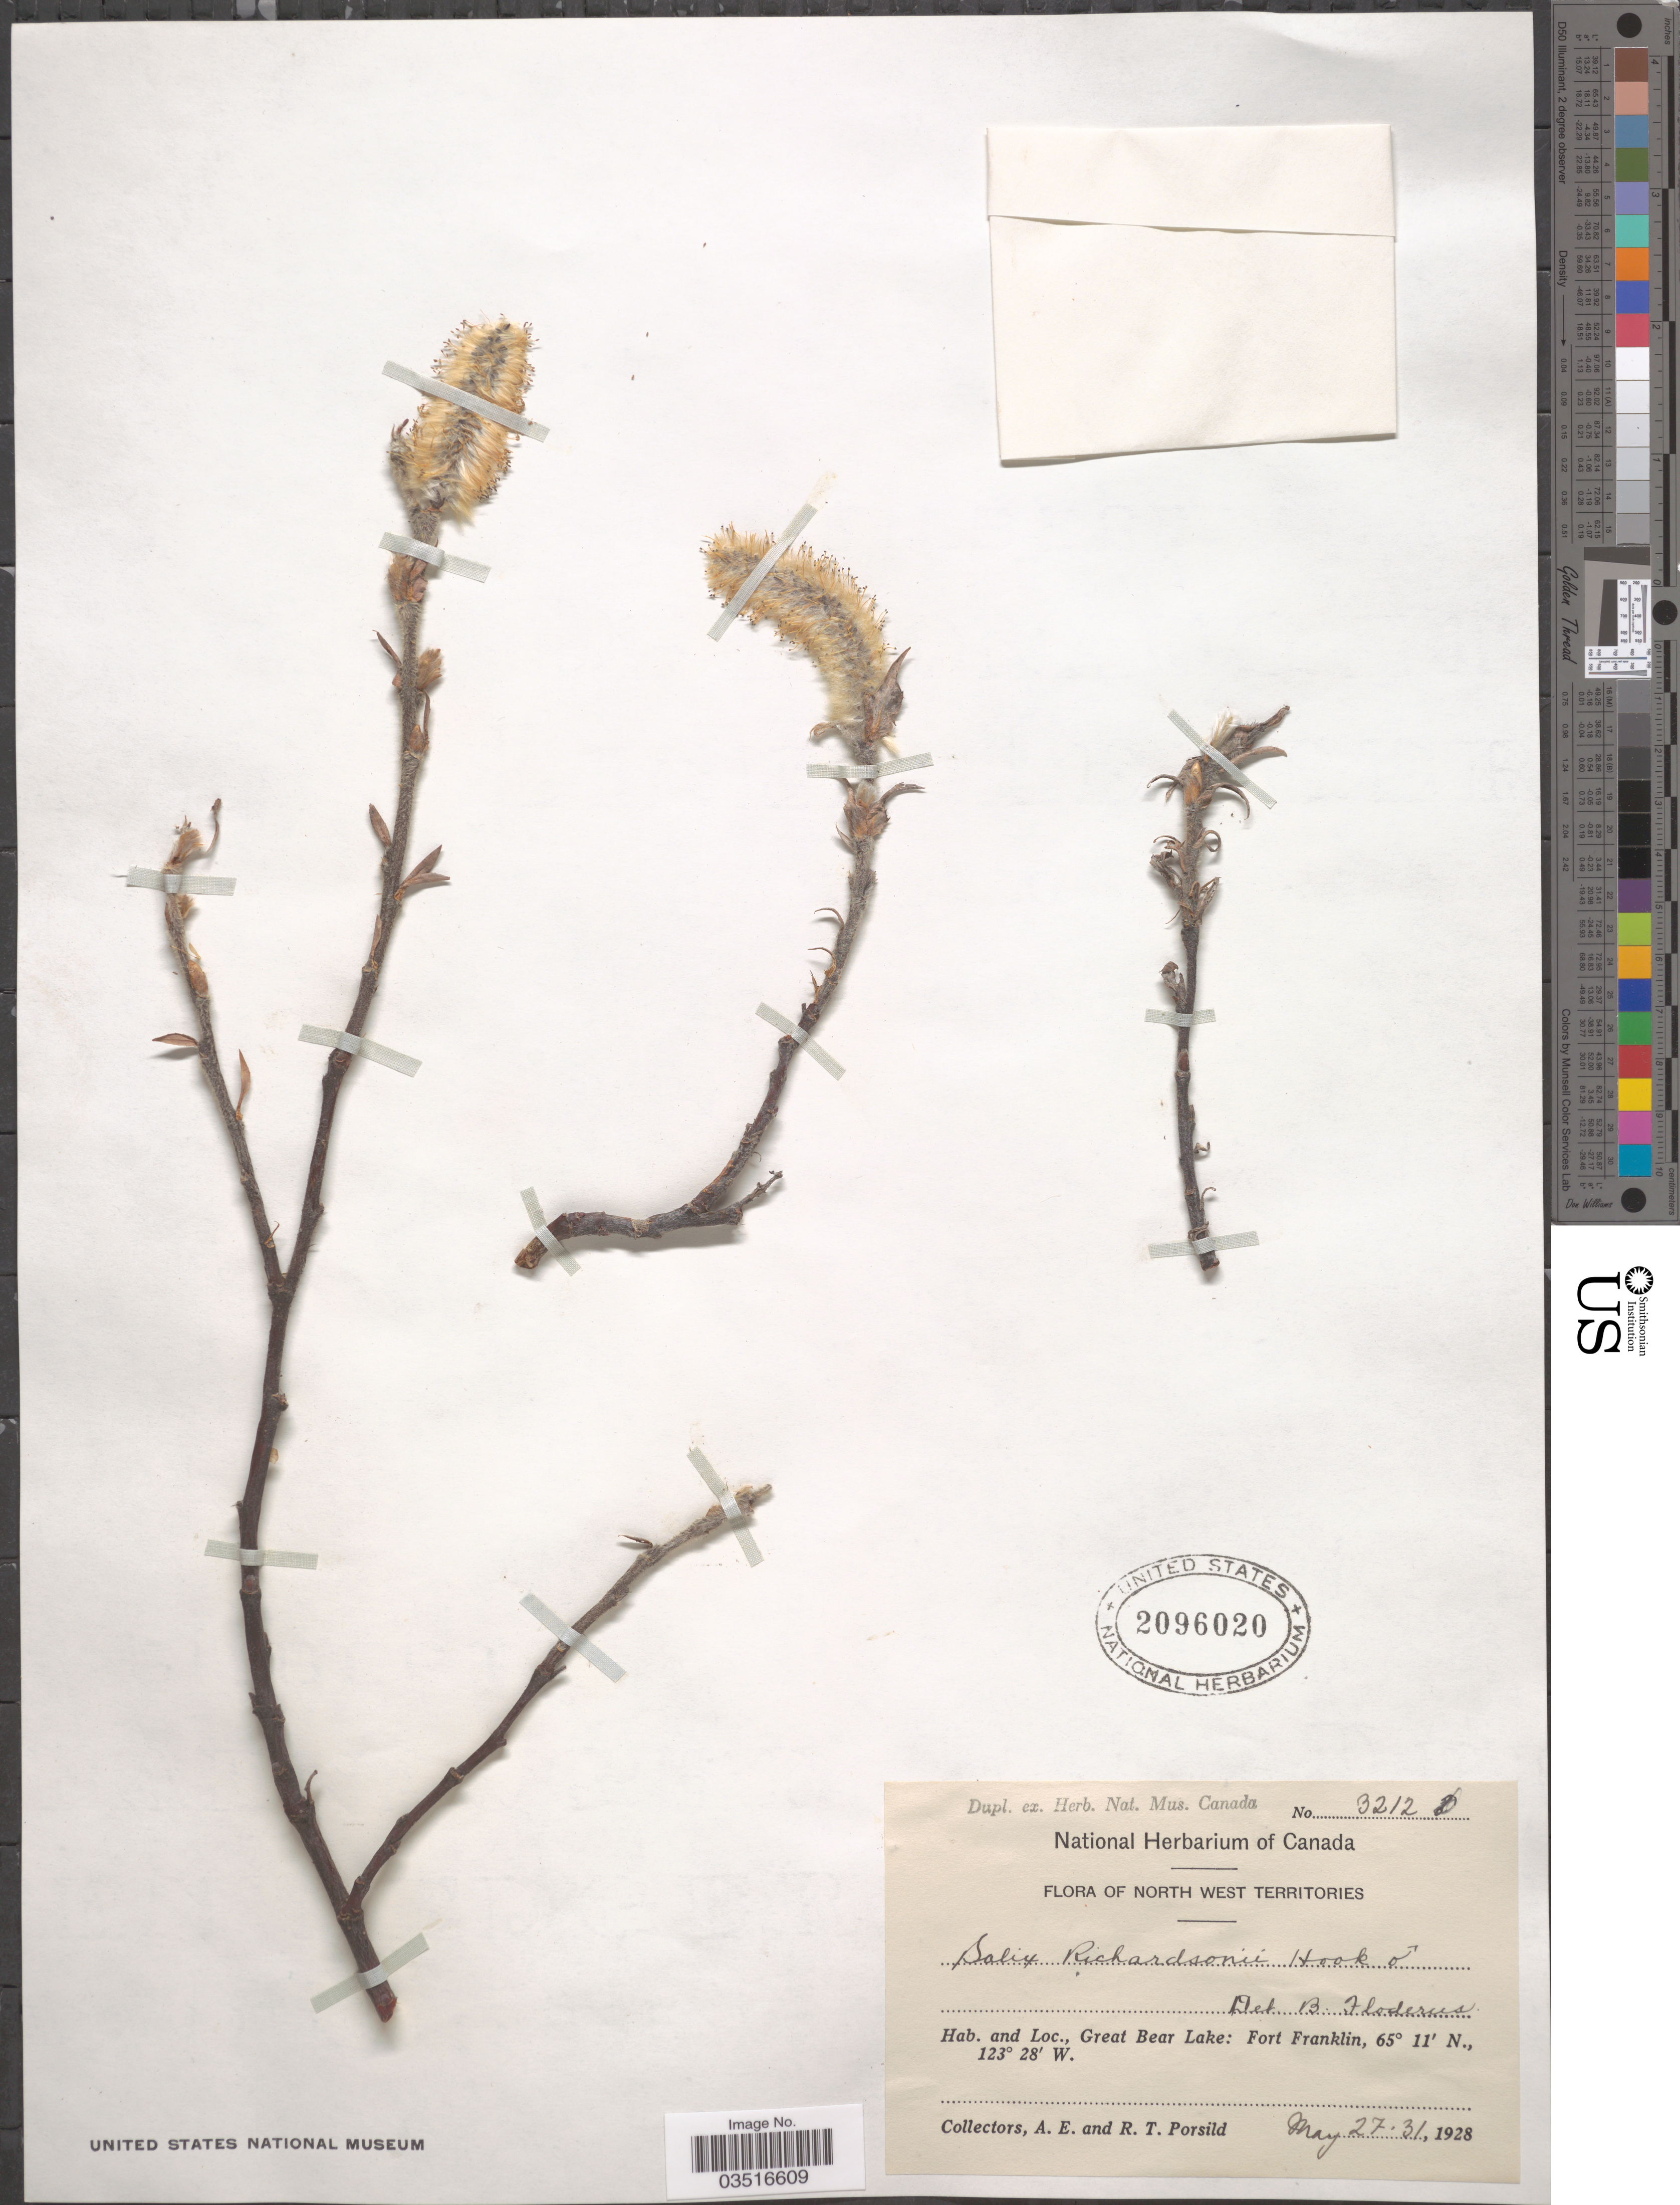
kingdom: Plantae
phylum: Tracheophyta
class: Magnoliopsida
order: Malpighiales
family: Salicaceae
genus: Salix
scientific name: Salix richardsonii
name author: Hook.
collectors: A. E. Porsild & R. T. Porsild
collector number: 3212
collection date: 1928-05-27/1928-05-31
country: Canada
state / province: Northwest Territories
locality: Great Bear Lake: Fort Franklin.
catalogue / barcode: US 2096020